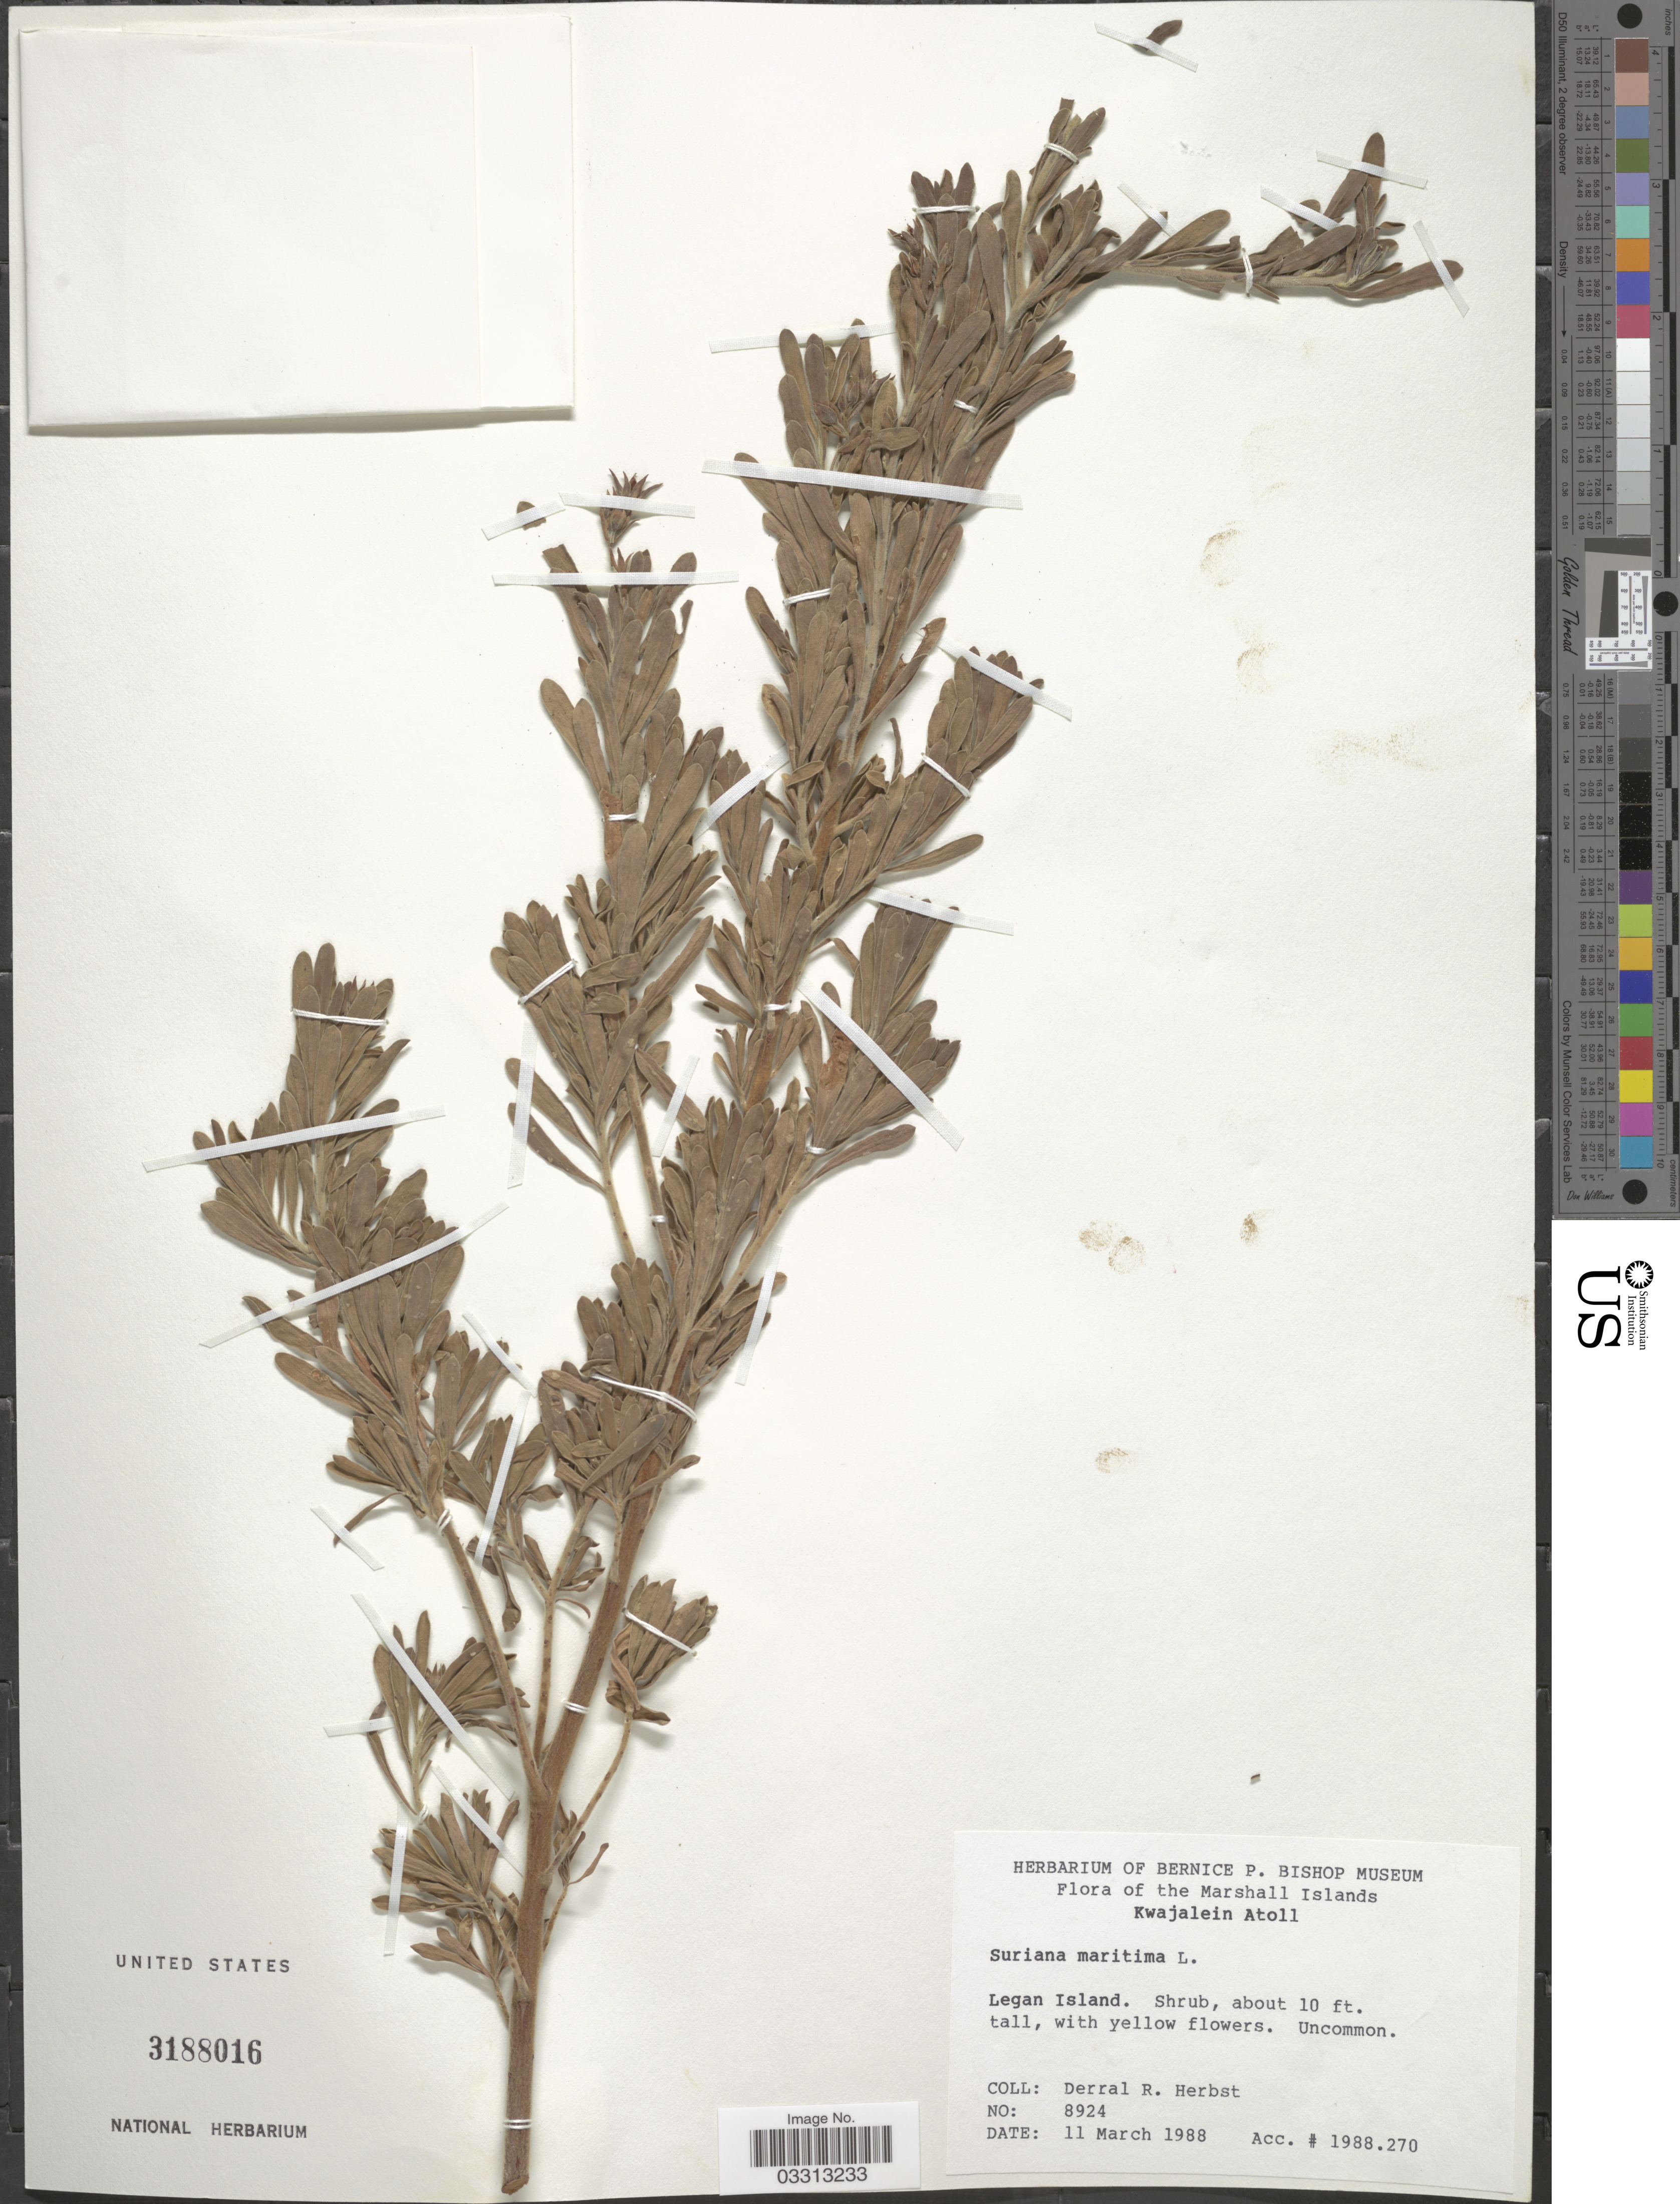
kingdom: Plantae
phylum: Tracheophyta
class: Magnoliopsida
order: Fabales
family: Surianaceae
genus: Suriana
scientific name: Suriana maritima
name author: L.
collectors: D. R. Herbst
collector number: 8924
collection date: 1988-03-11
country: Marshall Islands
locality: Kwajalein Atoll. Legan Island.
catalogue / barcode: US 3188016